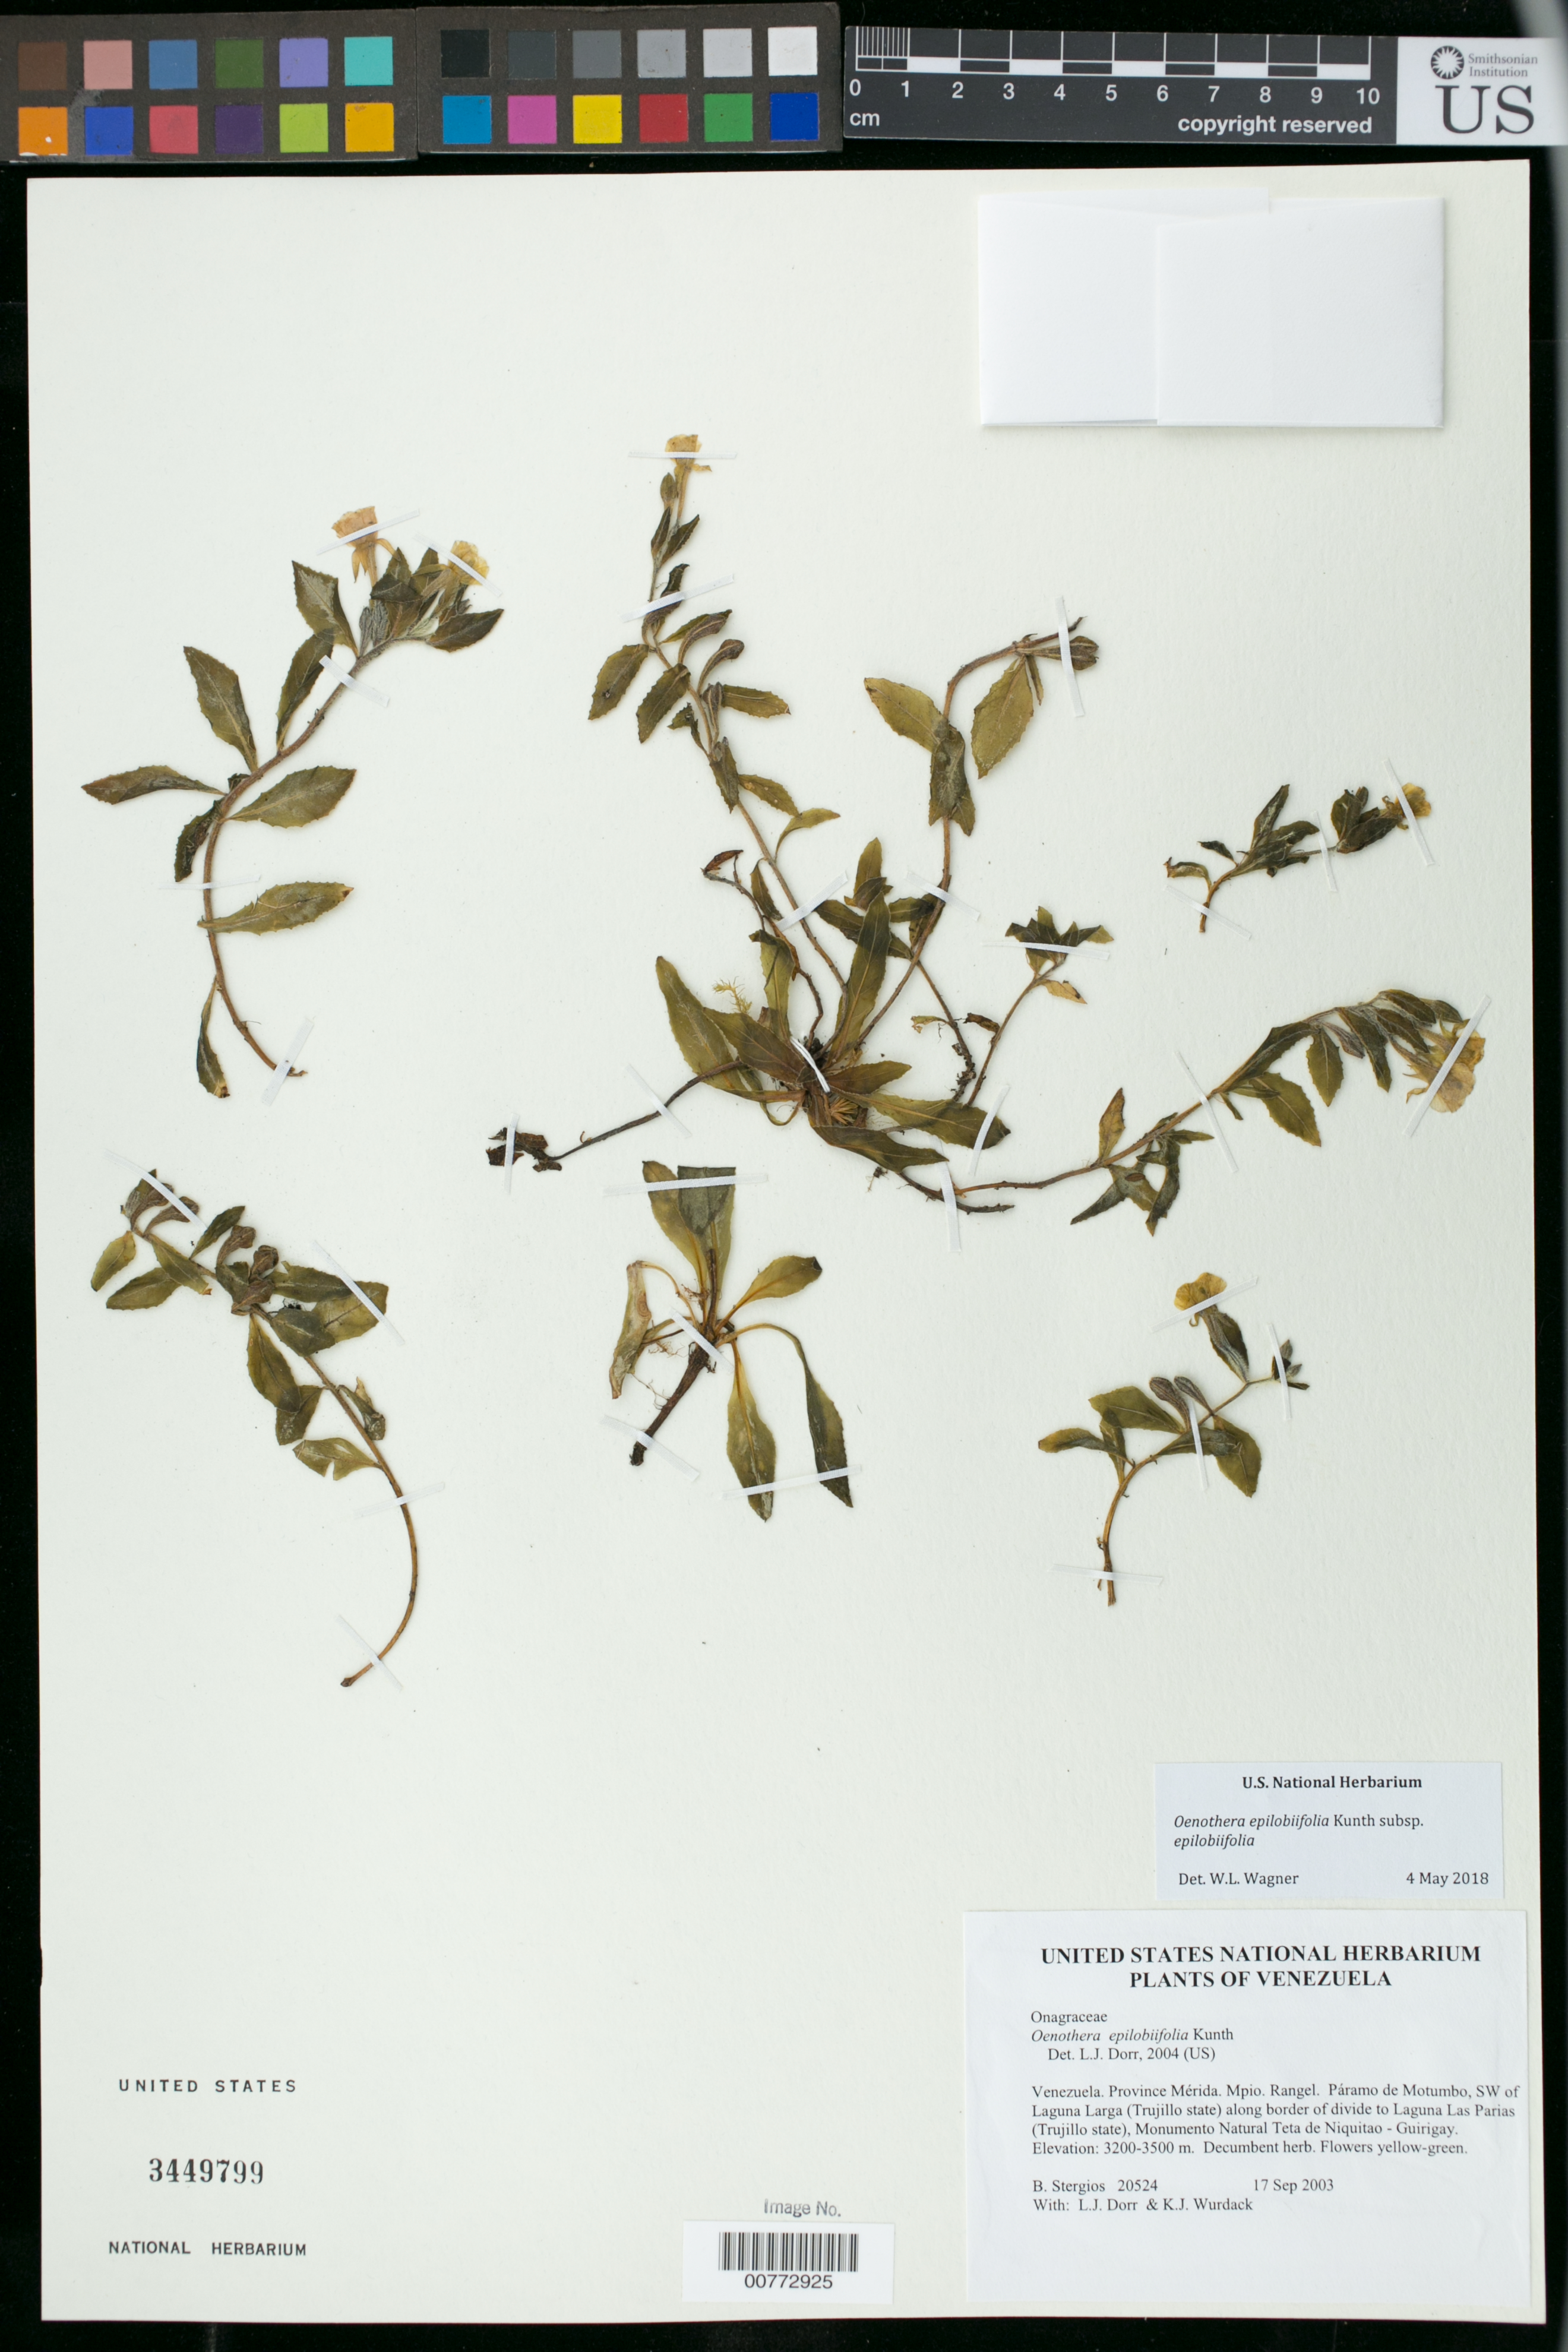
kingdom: Plantae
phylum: Tracheophyta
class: Magnoliopsida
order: Myrtales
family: Onagraceae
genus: Oenothera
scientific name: Oenothera epilobiifolia subsp. epilobiifolia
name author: Kunth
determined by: Wagner, W. L., (BOT), Smithsonian Institution - National Museum of Natural History (UNITED STATES)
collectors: B. G. Stergios, L. J. Dorr & K. Wurdack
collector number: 20524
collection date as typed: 17 Sep 2003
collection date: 2003-09-17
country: Venezuela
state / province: Mérida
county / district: Rangel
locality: Páramo de Motumbo, NW of Laguna Larga (Trujillo state), Monumento Natural Teta de Niquitao - Guirigay.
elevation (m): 3200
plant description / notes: PORT, US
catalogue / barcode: US 3449799